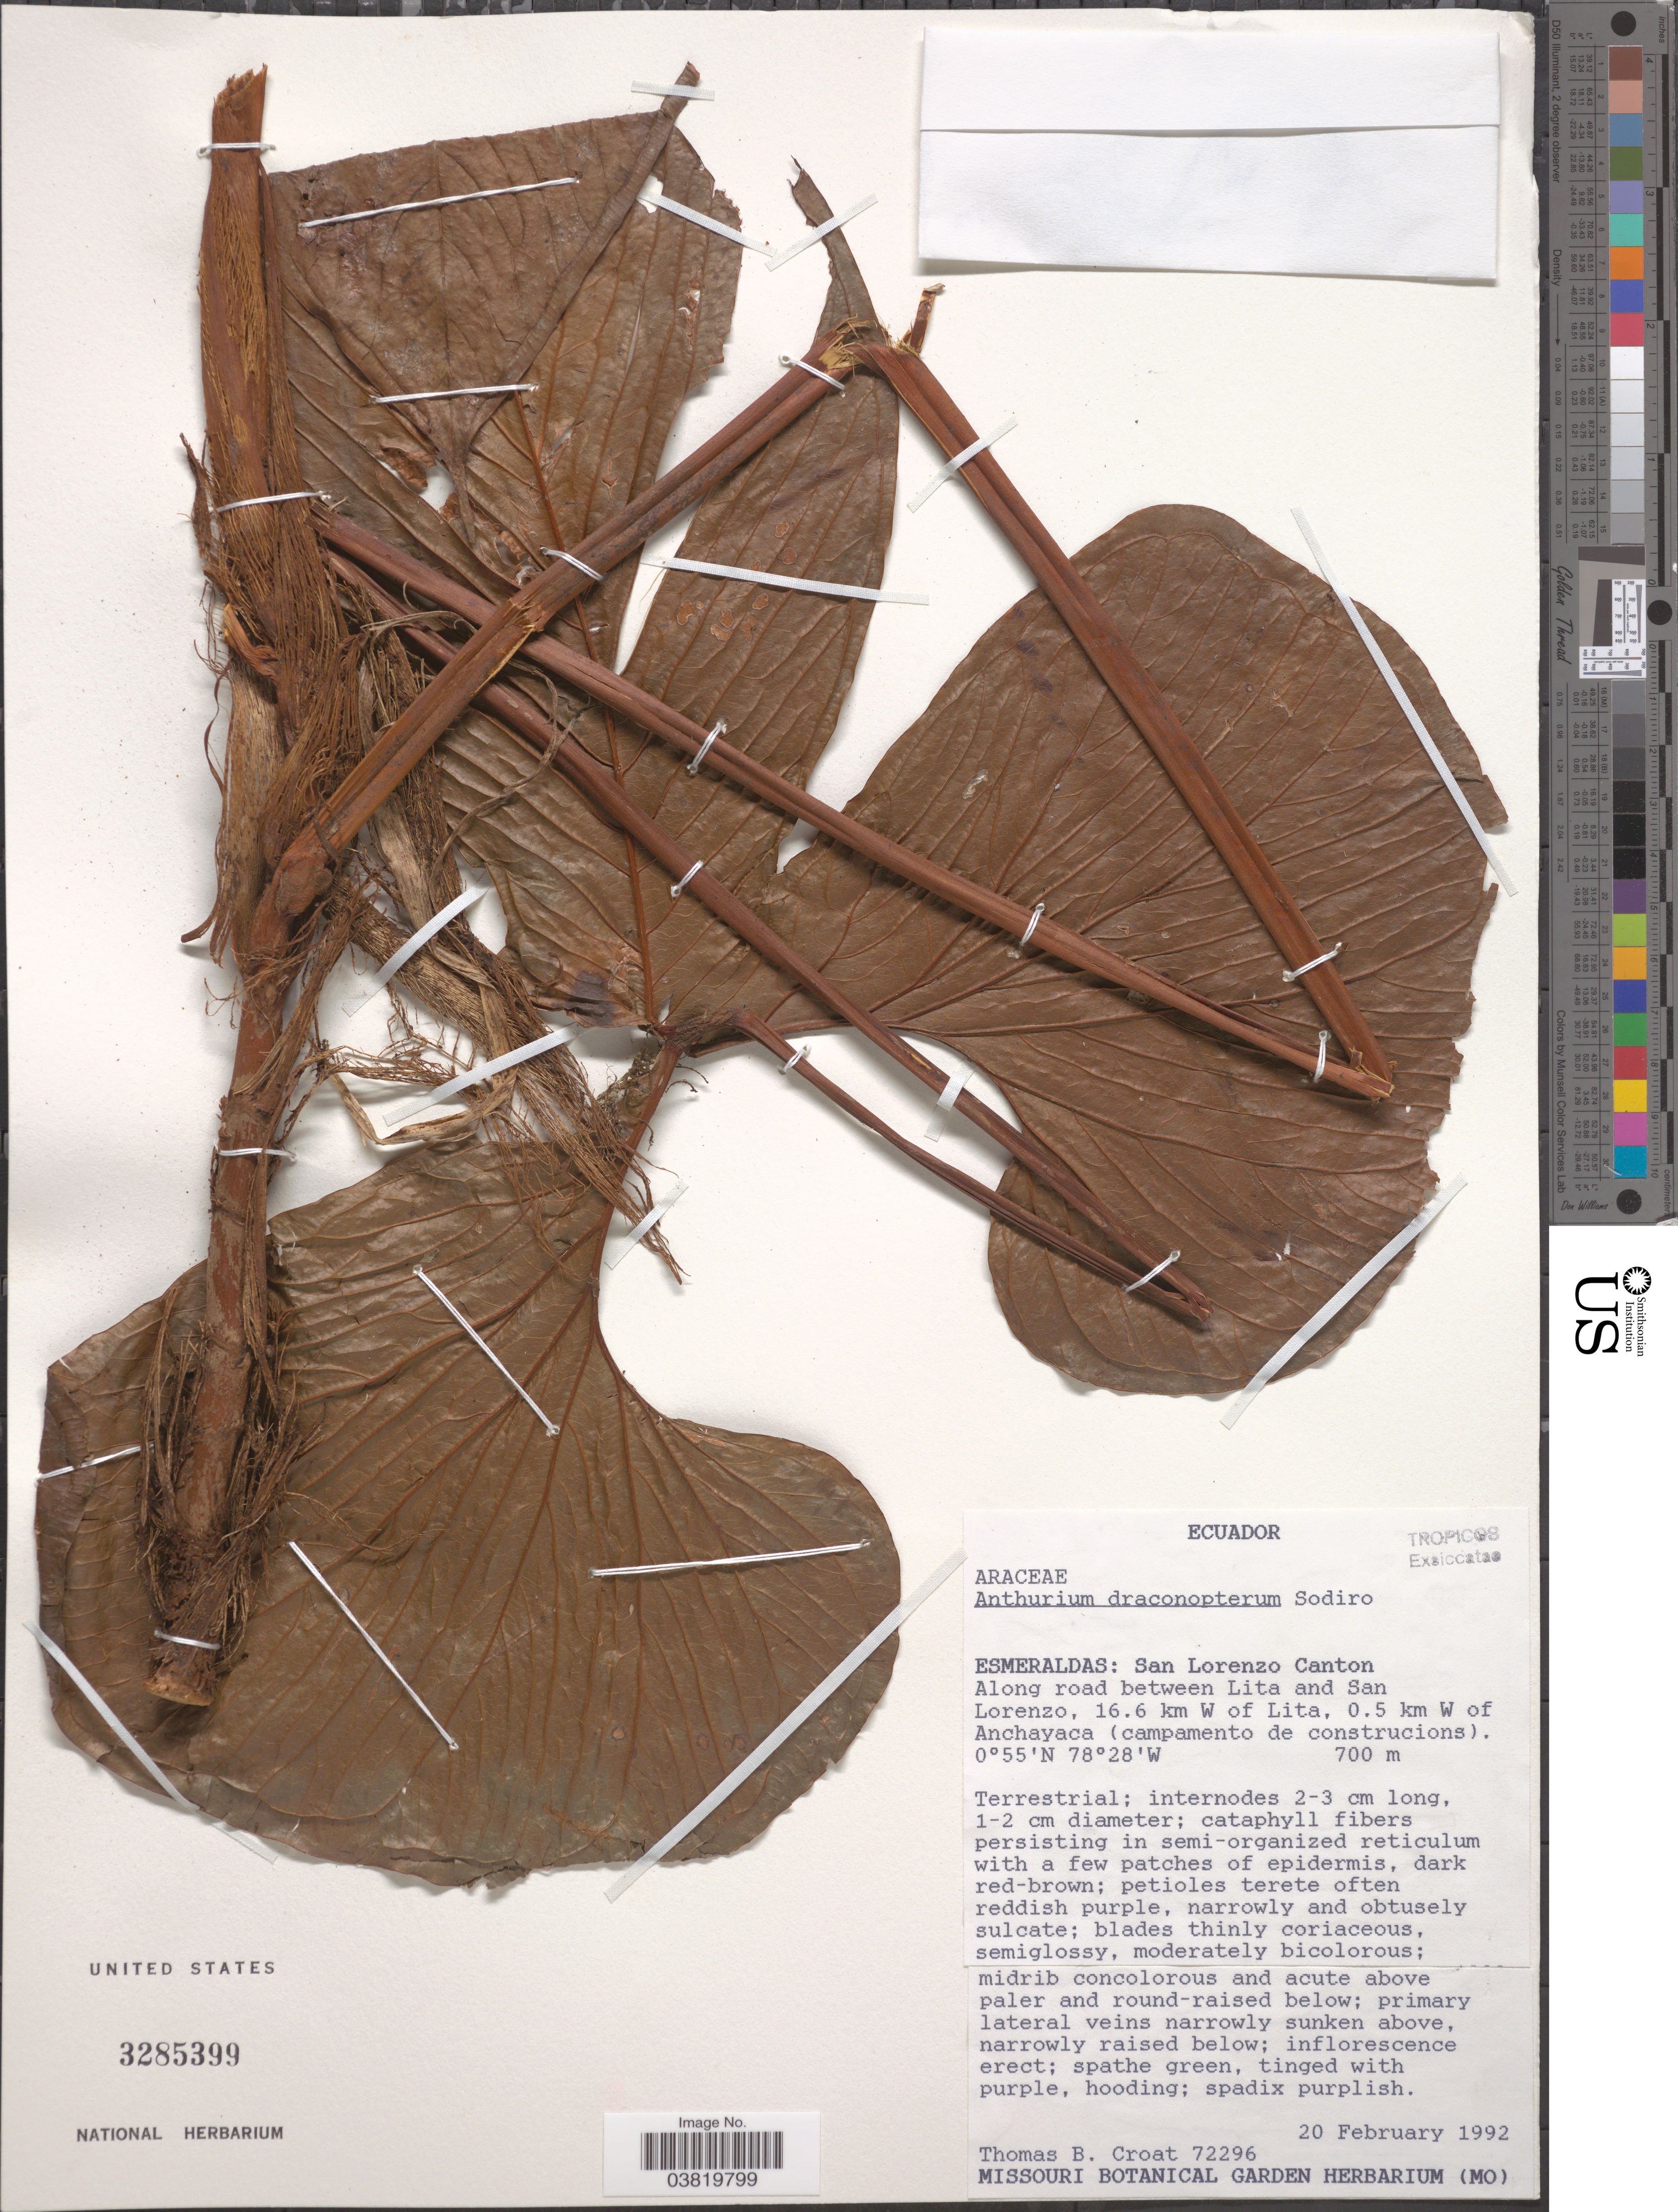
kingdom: Plantae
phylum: Tracheophyta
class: Liliopsida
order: Alismatales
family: Araceae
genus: Anthurium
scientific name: Anthurium draconopterum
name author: Sodiro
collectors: T. B. Croat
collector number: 72296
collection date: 1992-02-20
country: Ecuador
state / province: Esmeraldas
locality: San Lorenzo Canton. Along road between Lita and San Lorenzo, 16.6 km W of Lita, 0.5 km W of Anchayaca (campamento de constructions).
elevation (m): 700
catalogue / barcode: US 3285399